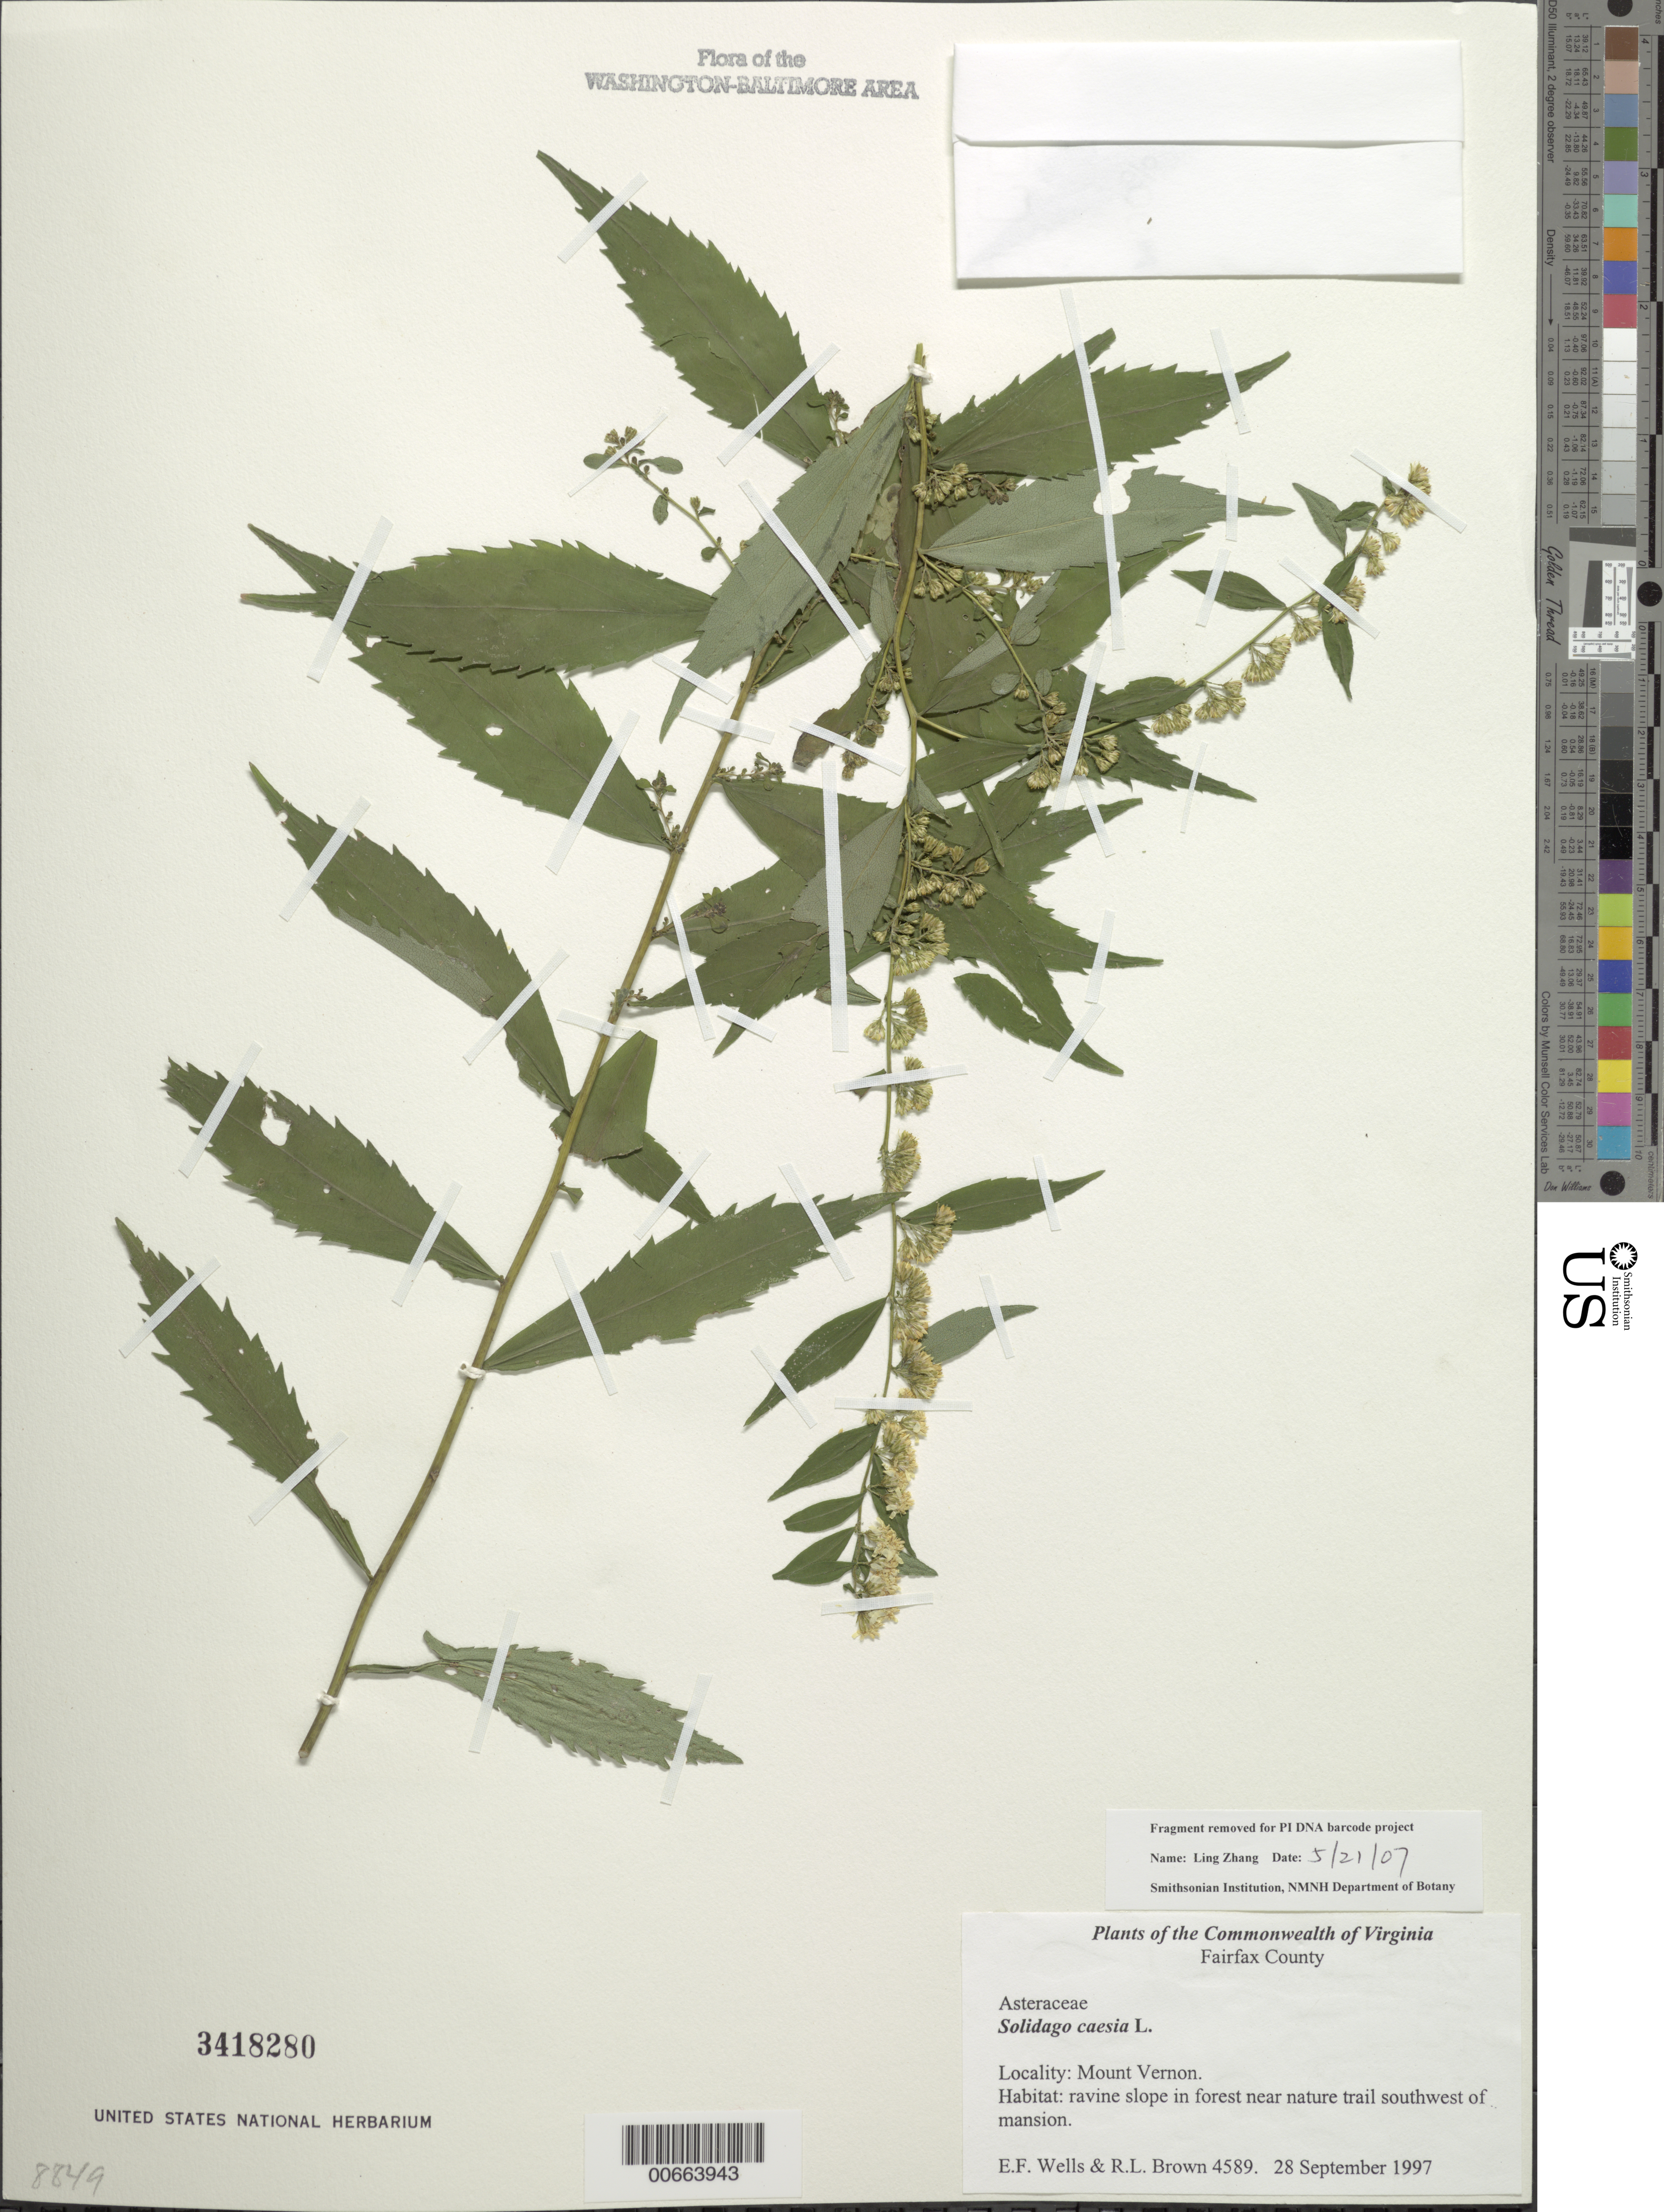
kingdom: Plantae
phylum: Tracheophyta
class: Magnoliopsida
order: Asterales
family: Asteraceae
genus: Solidago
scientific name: Solidago caesia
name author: L.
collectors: E. F. Wells & R. L. Brown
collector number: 4589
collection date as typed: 03 Jun 1998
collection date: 1998-06-03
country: United States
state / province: Virginia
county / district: Fairfax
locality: Mount Vernon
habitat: ravine slope in forest near nature trail southwest of mansion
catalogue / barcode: US 3418280